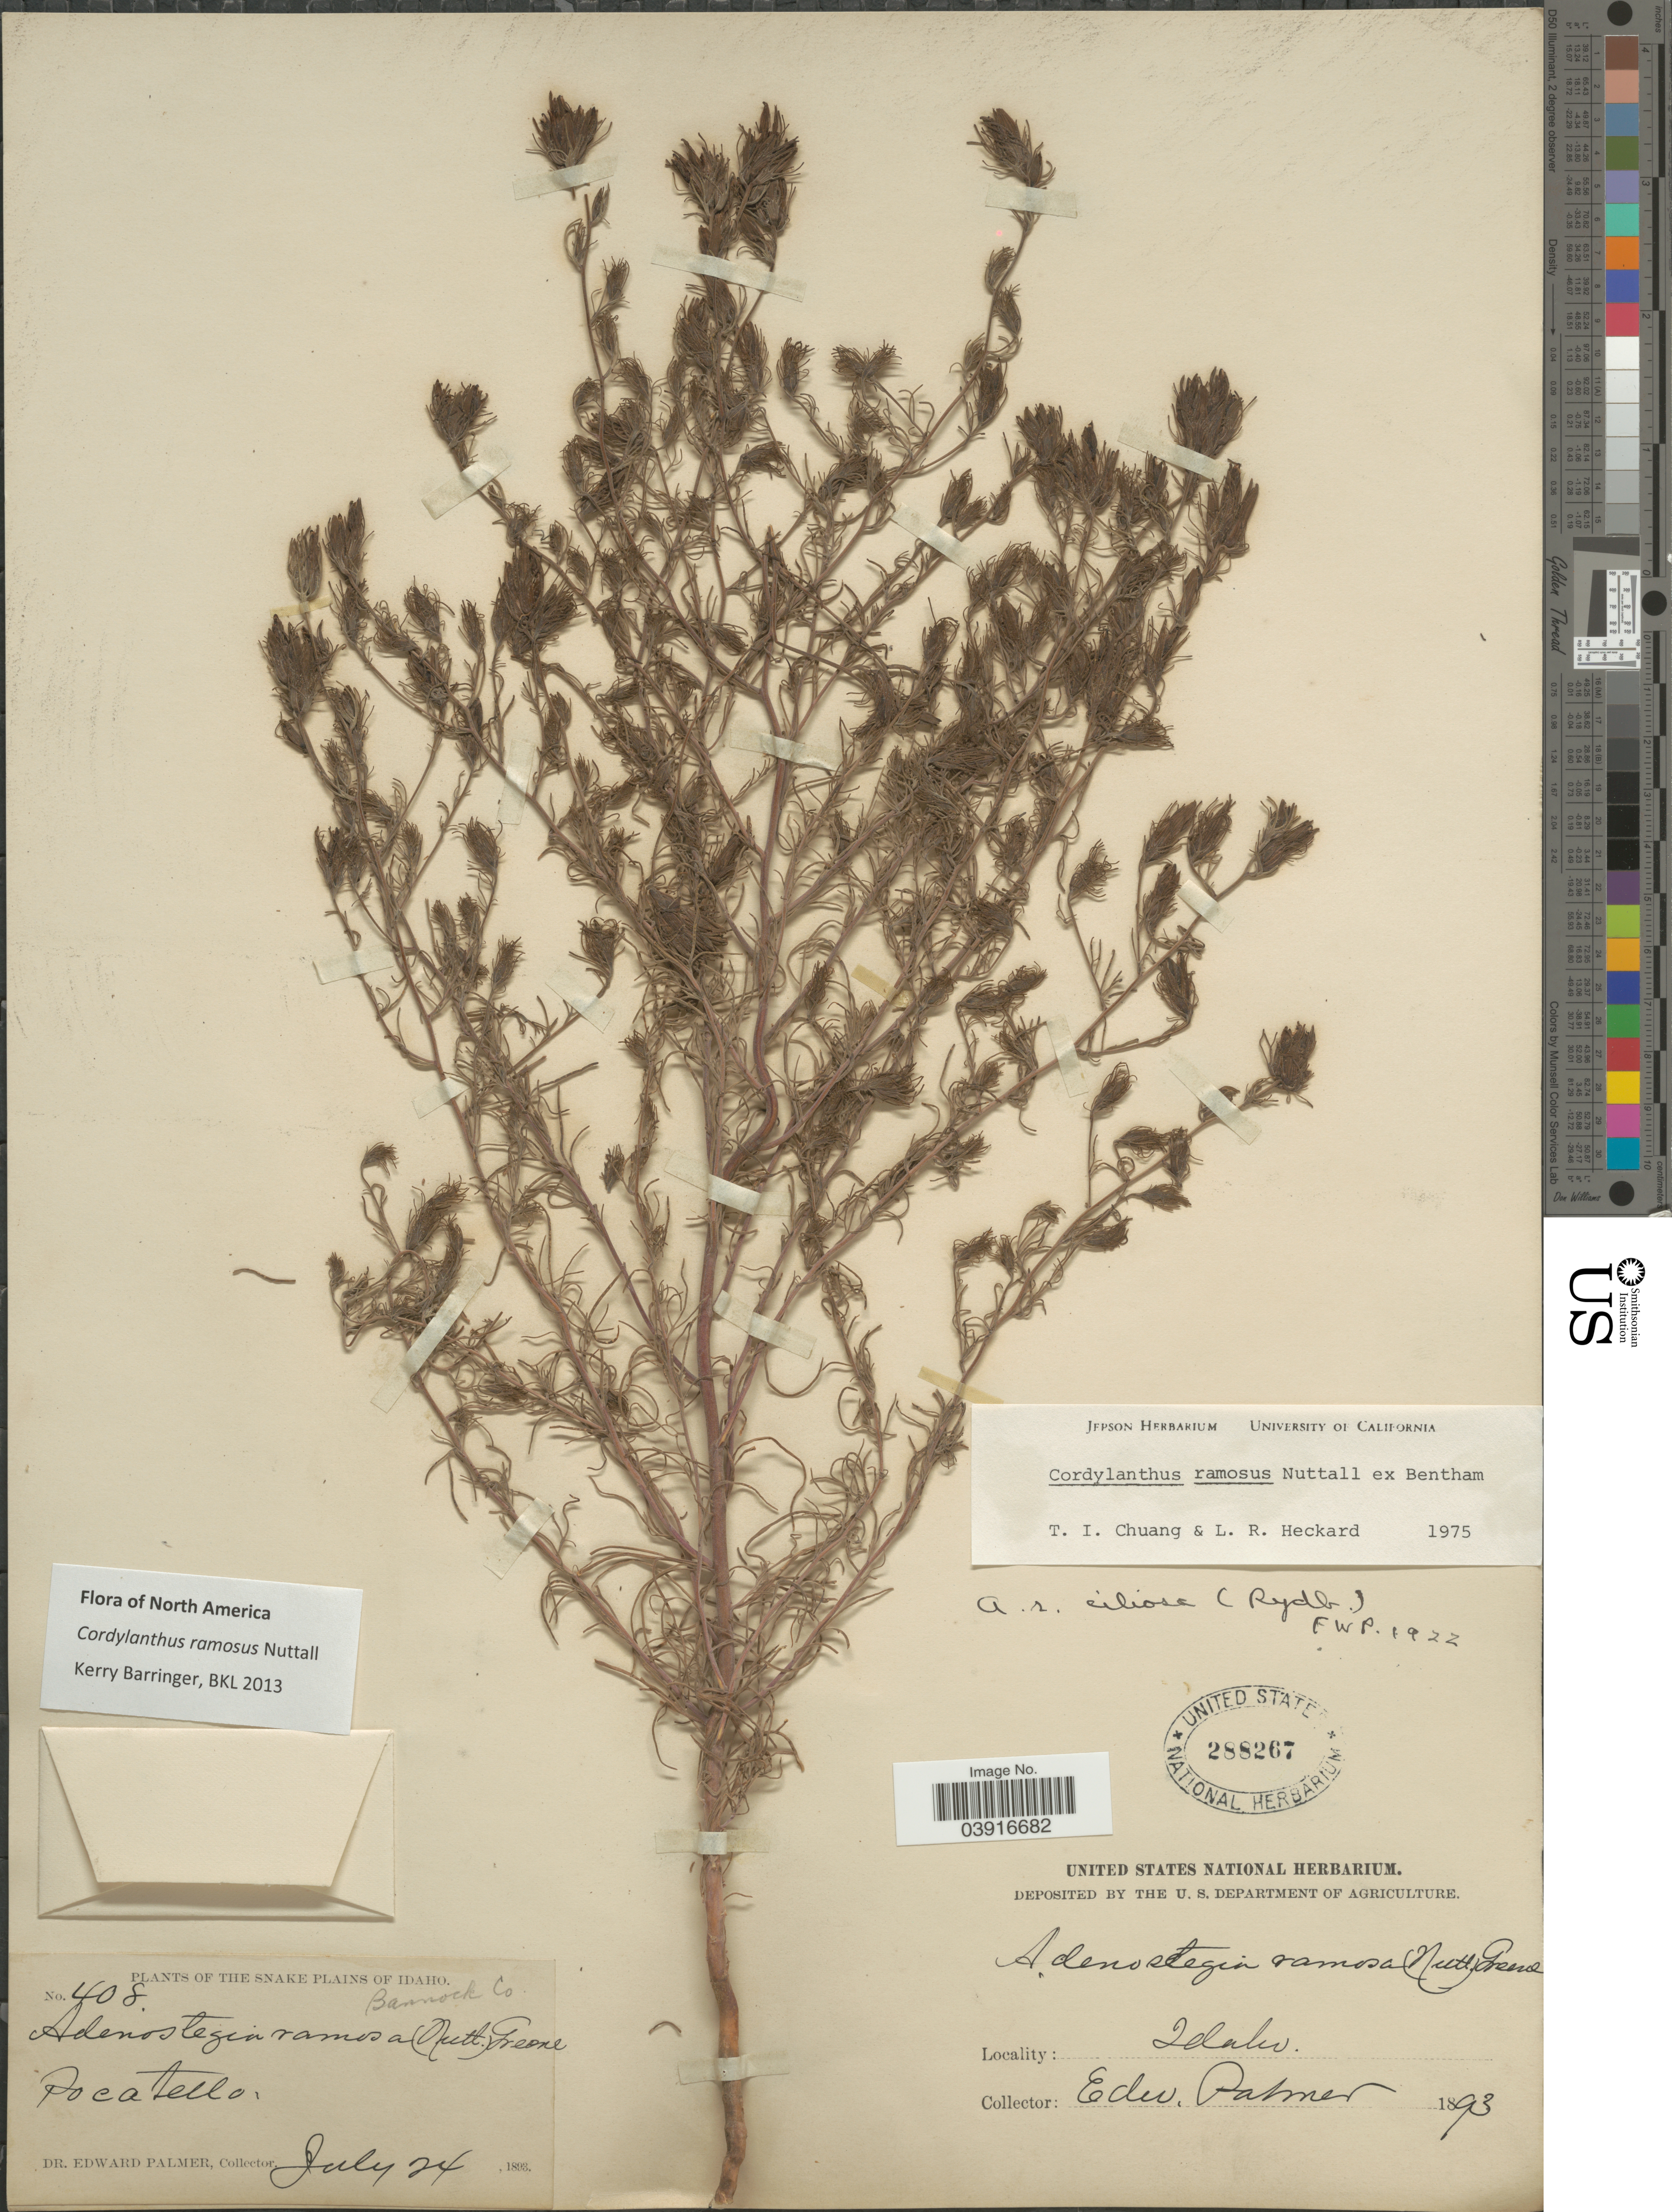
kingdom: Plantae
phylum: Tracheophyta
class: Magnoliopsida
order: Lamiales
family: Orobanchaceae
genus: Cordylanthus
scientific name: Cordylanthus ramosus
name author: Nutt. ex Benth.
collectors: E. Palmer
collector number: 408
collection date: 1893-07-24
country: United States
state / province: Idaho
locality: Snake Plains of Idaho. Bannock Co. Pocatello.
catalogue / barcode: US 288267